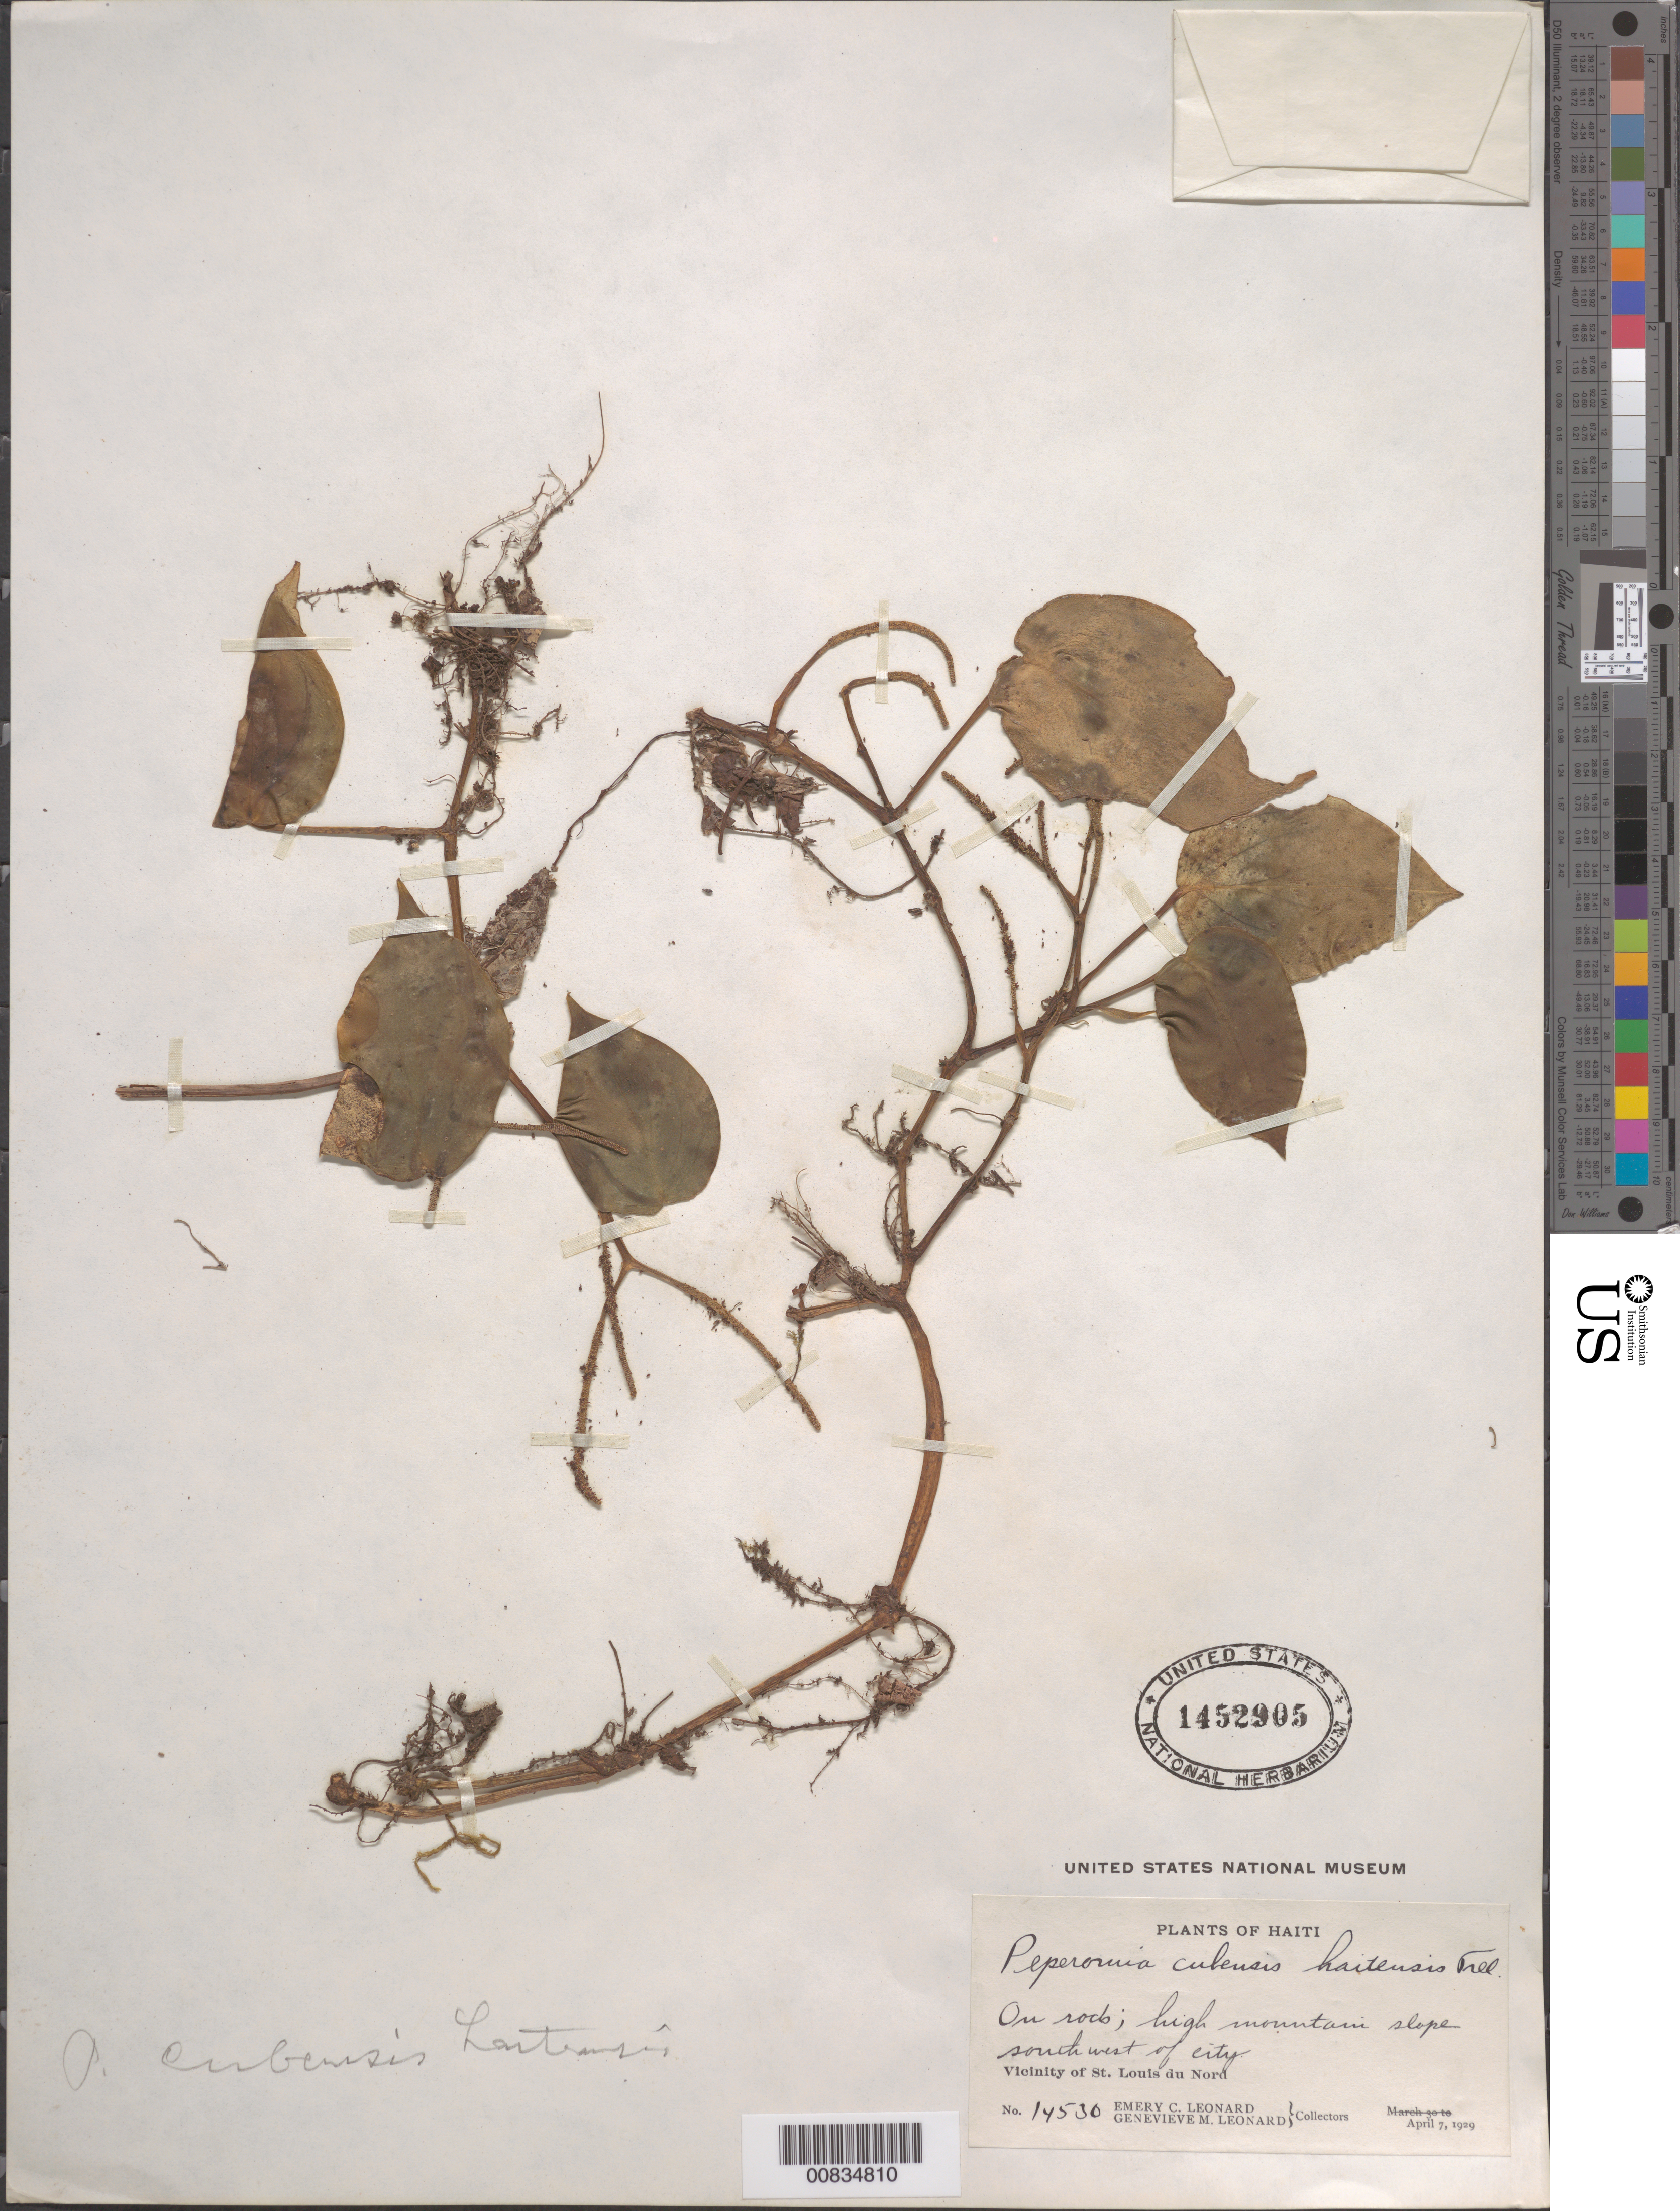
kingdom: Plantae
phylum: Tracheophyta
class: Magnoliopsida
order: Piperales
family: Piperaceae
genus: Peperomia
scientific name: Peperomia cubensis var. haitensis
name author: Trel.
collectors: E. C. Leonard & G. M. Leonard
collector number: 14530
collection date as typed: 07 Apr 1929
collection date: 1929-04-07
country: Haiti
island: Hispaniola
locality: Vicinity of St. Louis du Nord. High mountain slope southwest of city.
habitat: On rock.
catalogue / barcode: US 1452905